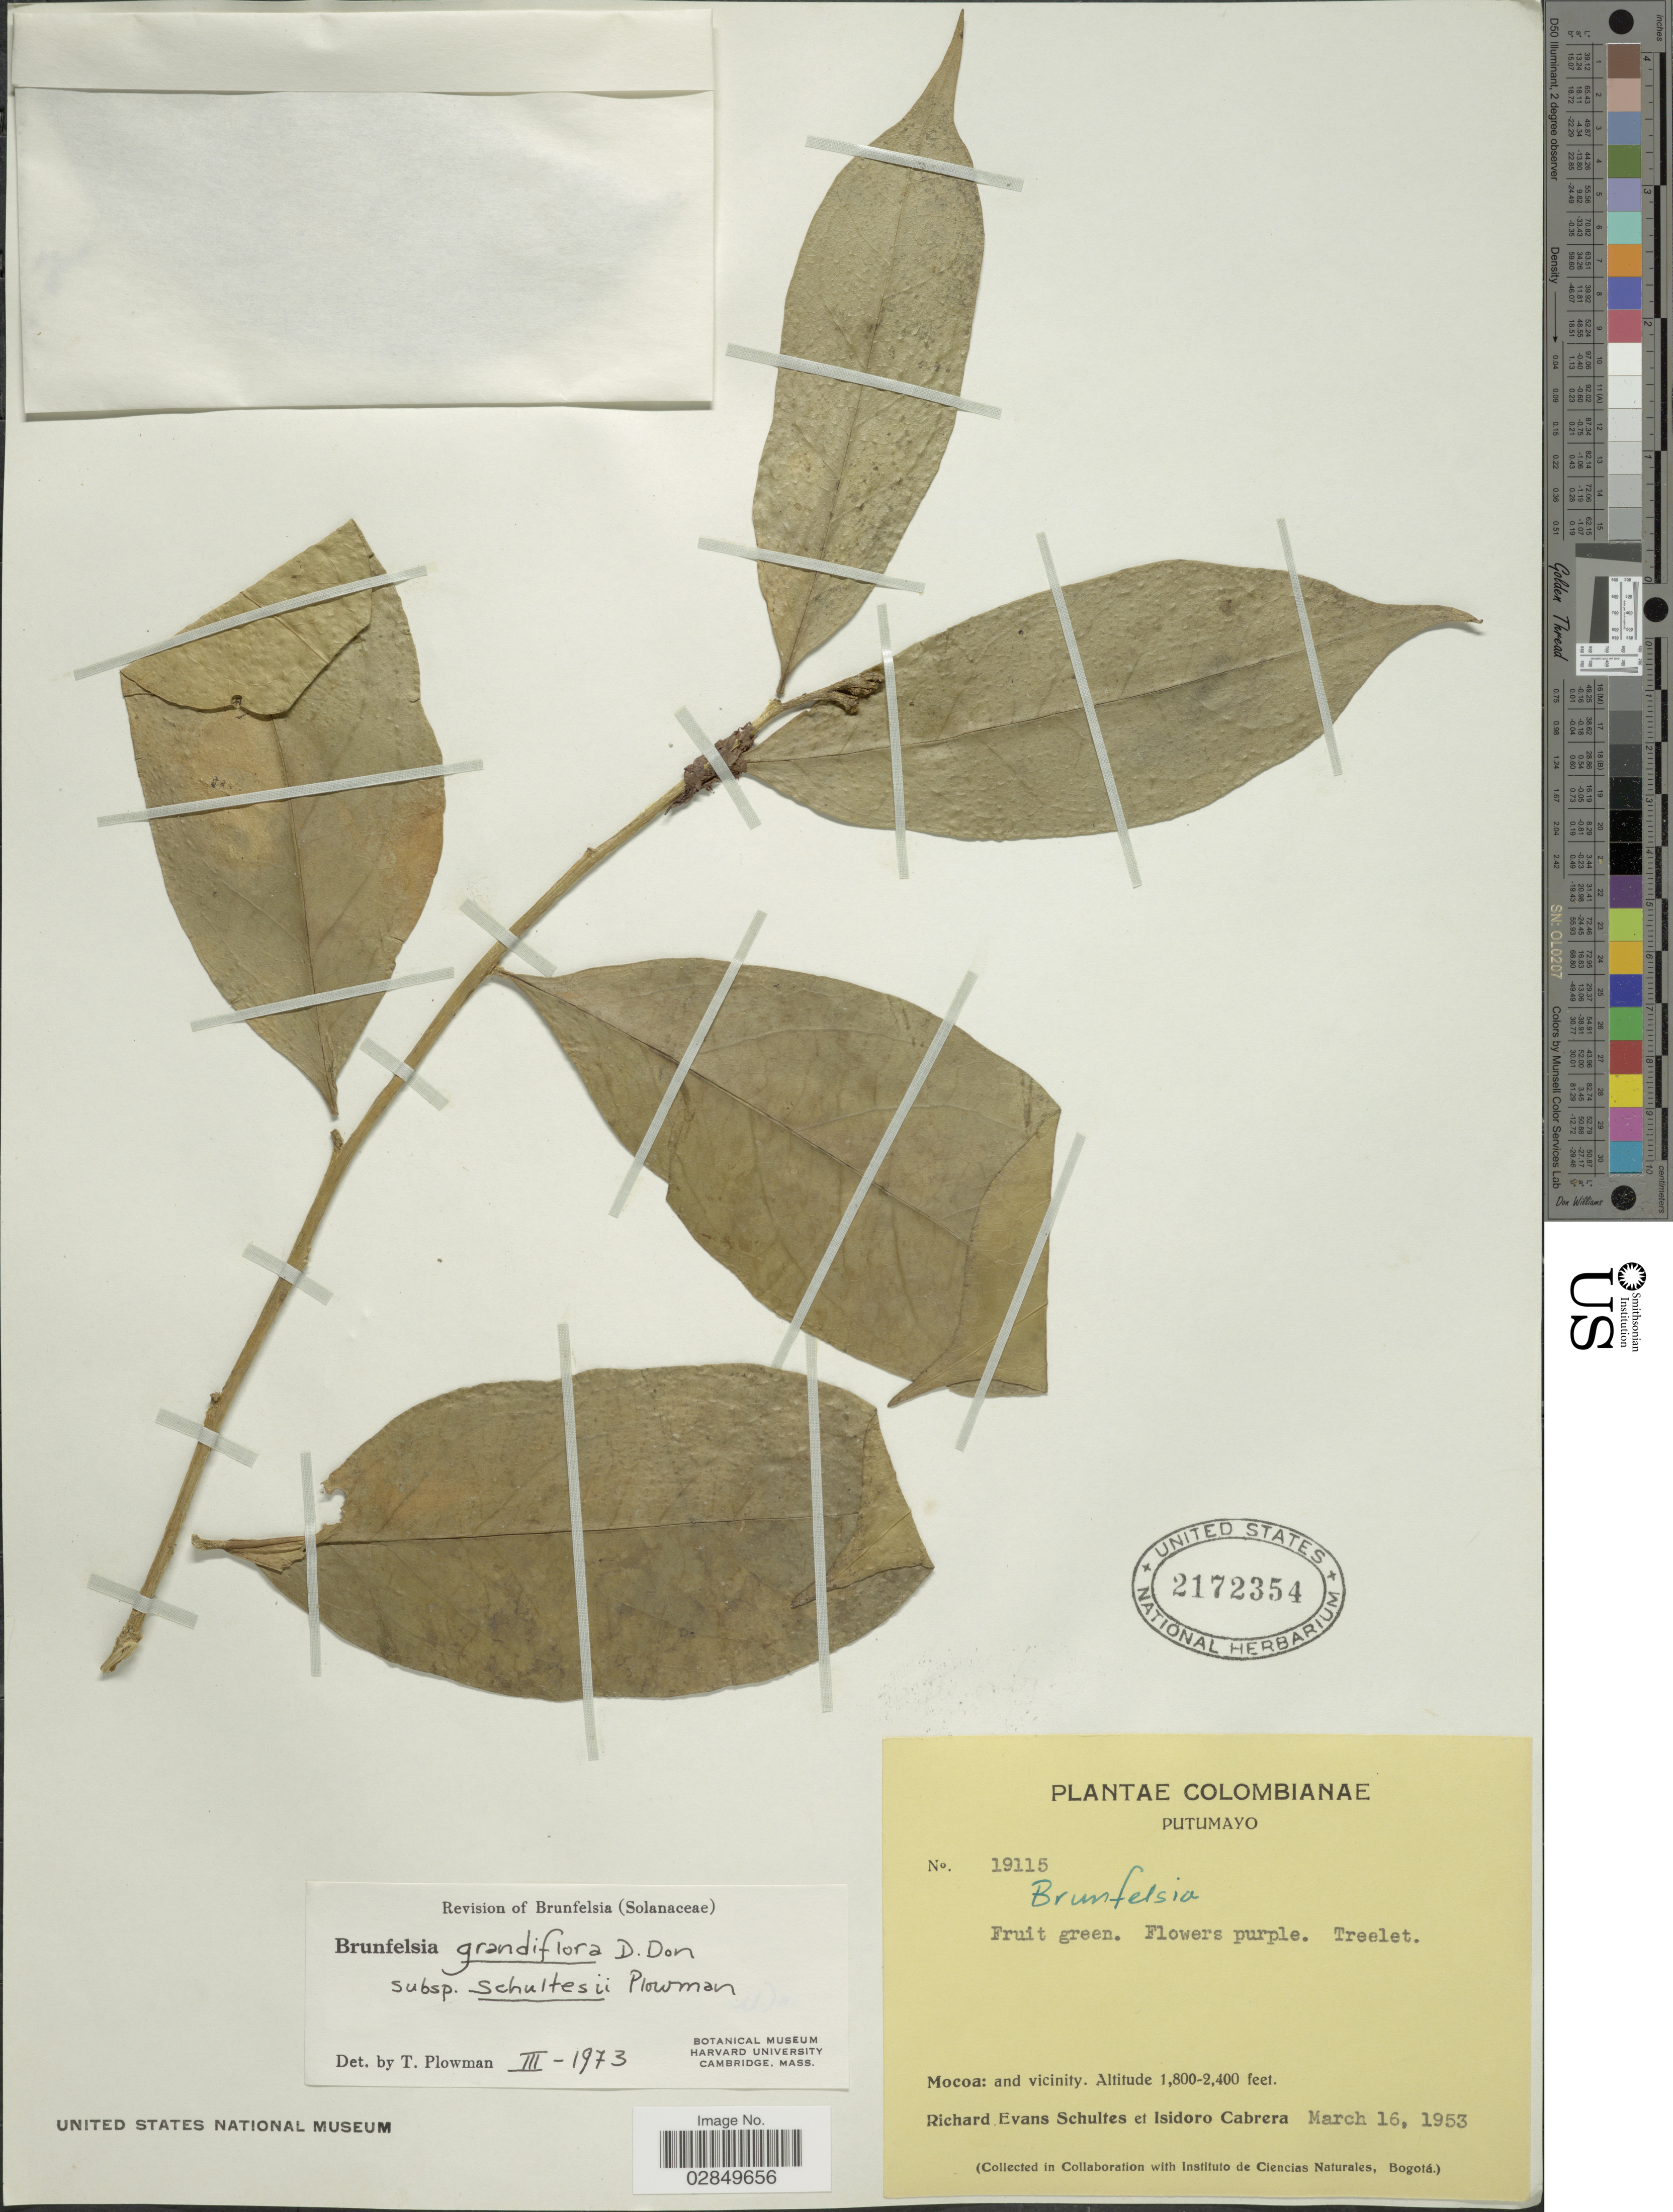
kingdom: Plantae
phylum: Tracheophyta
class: Magnoliopsida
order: Solanales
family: Solanaceae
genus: Brunfelsia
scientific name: Brunfelsia grandiflora subsp. schultesii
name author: Plowman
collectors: R. E. Schultes & I. Cabrera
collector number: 19115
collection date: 1953-03-16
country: Colombia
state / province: Putumayo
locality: Mocoa and vicinity.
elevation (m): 549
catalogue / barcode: US 2172354